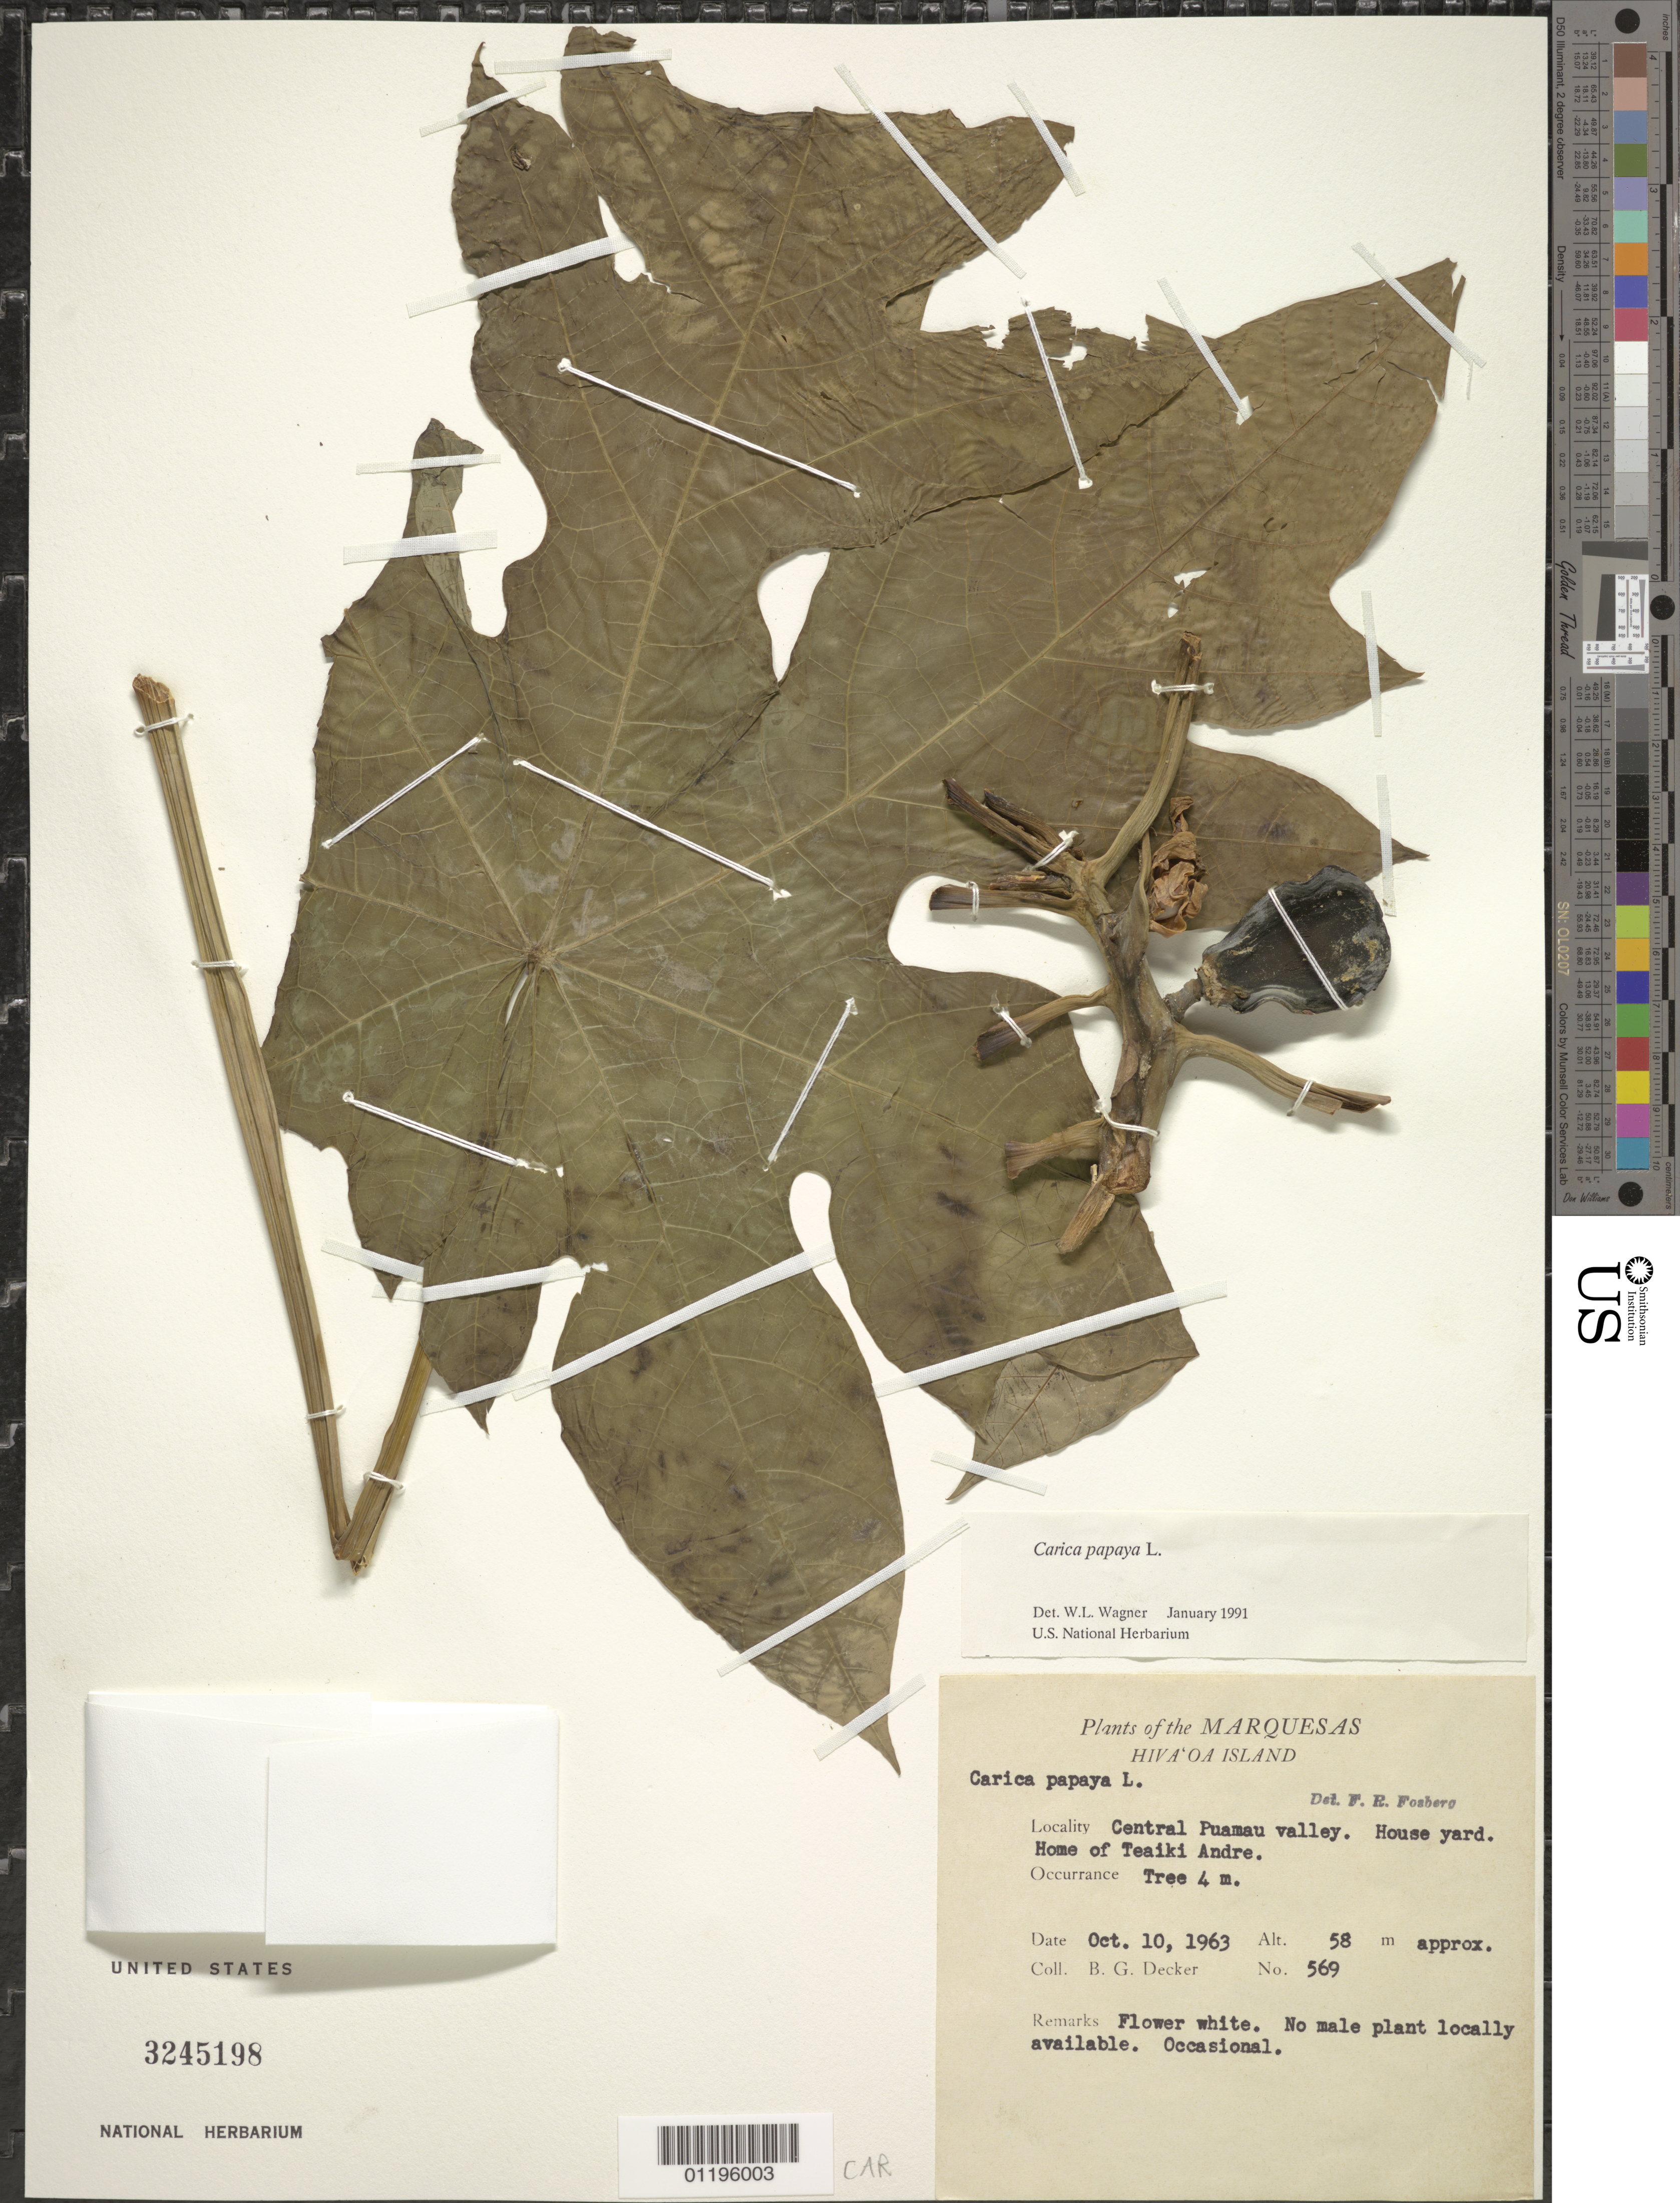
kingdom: Plantae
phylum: Tracheophyta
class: Magnoliopsida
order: Brassicales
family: Caricaceae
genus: Carica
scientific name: Carica papaya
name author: L.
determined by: Wagner, W. L., (BOT), Smithsonian Institution - National Museum of Natural History (UNITED STATES)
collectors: B. G. Decker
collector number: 569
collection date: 1963-10-10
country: French Polynesia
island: Hiva Oa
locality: central Puamau Valley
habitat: Houseyard. Home of Teaiki Andre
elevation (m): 58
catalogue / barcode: US 3245198